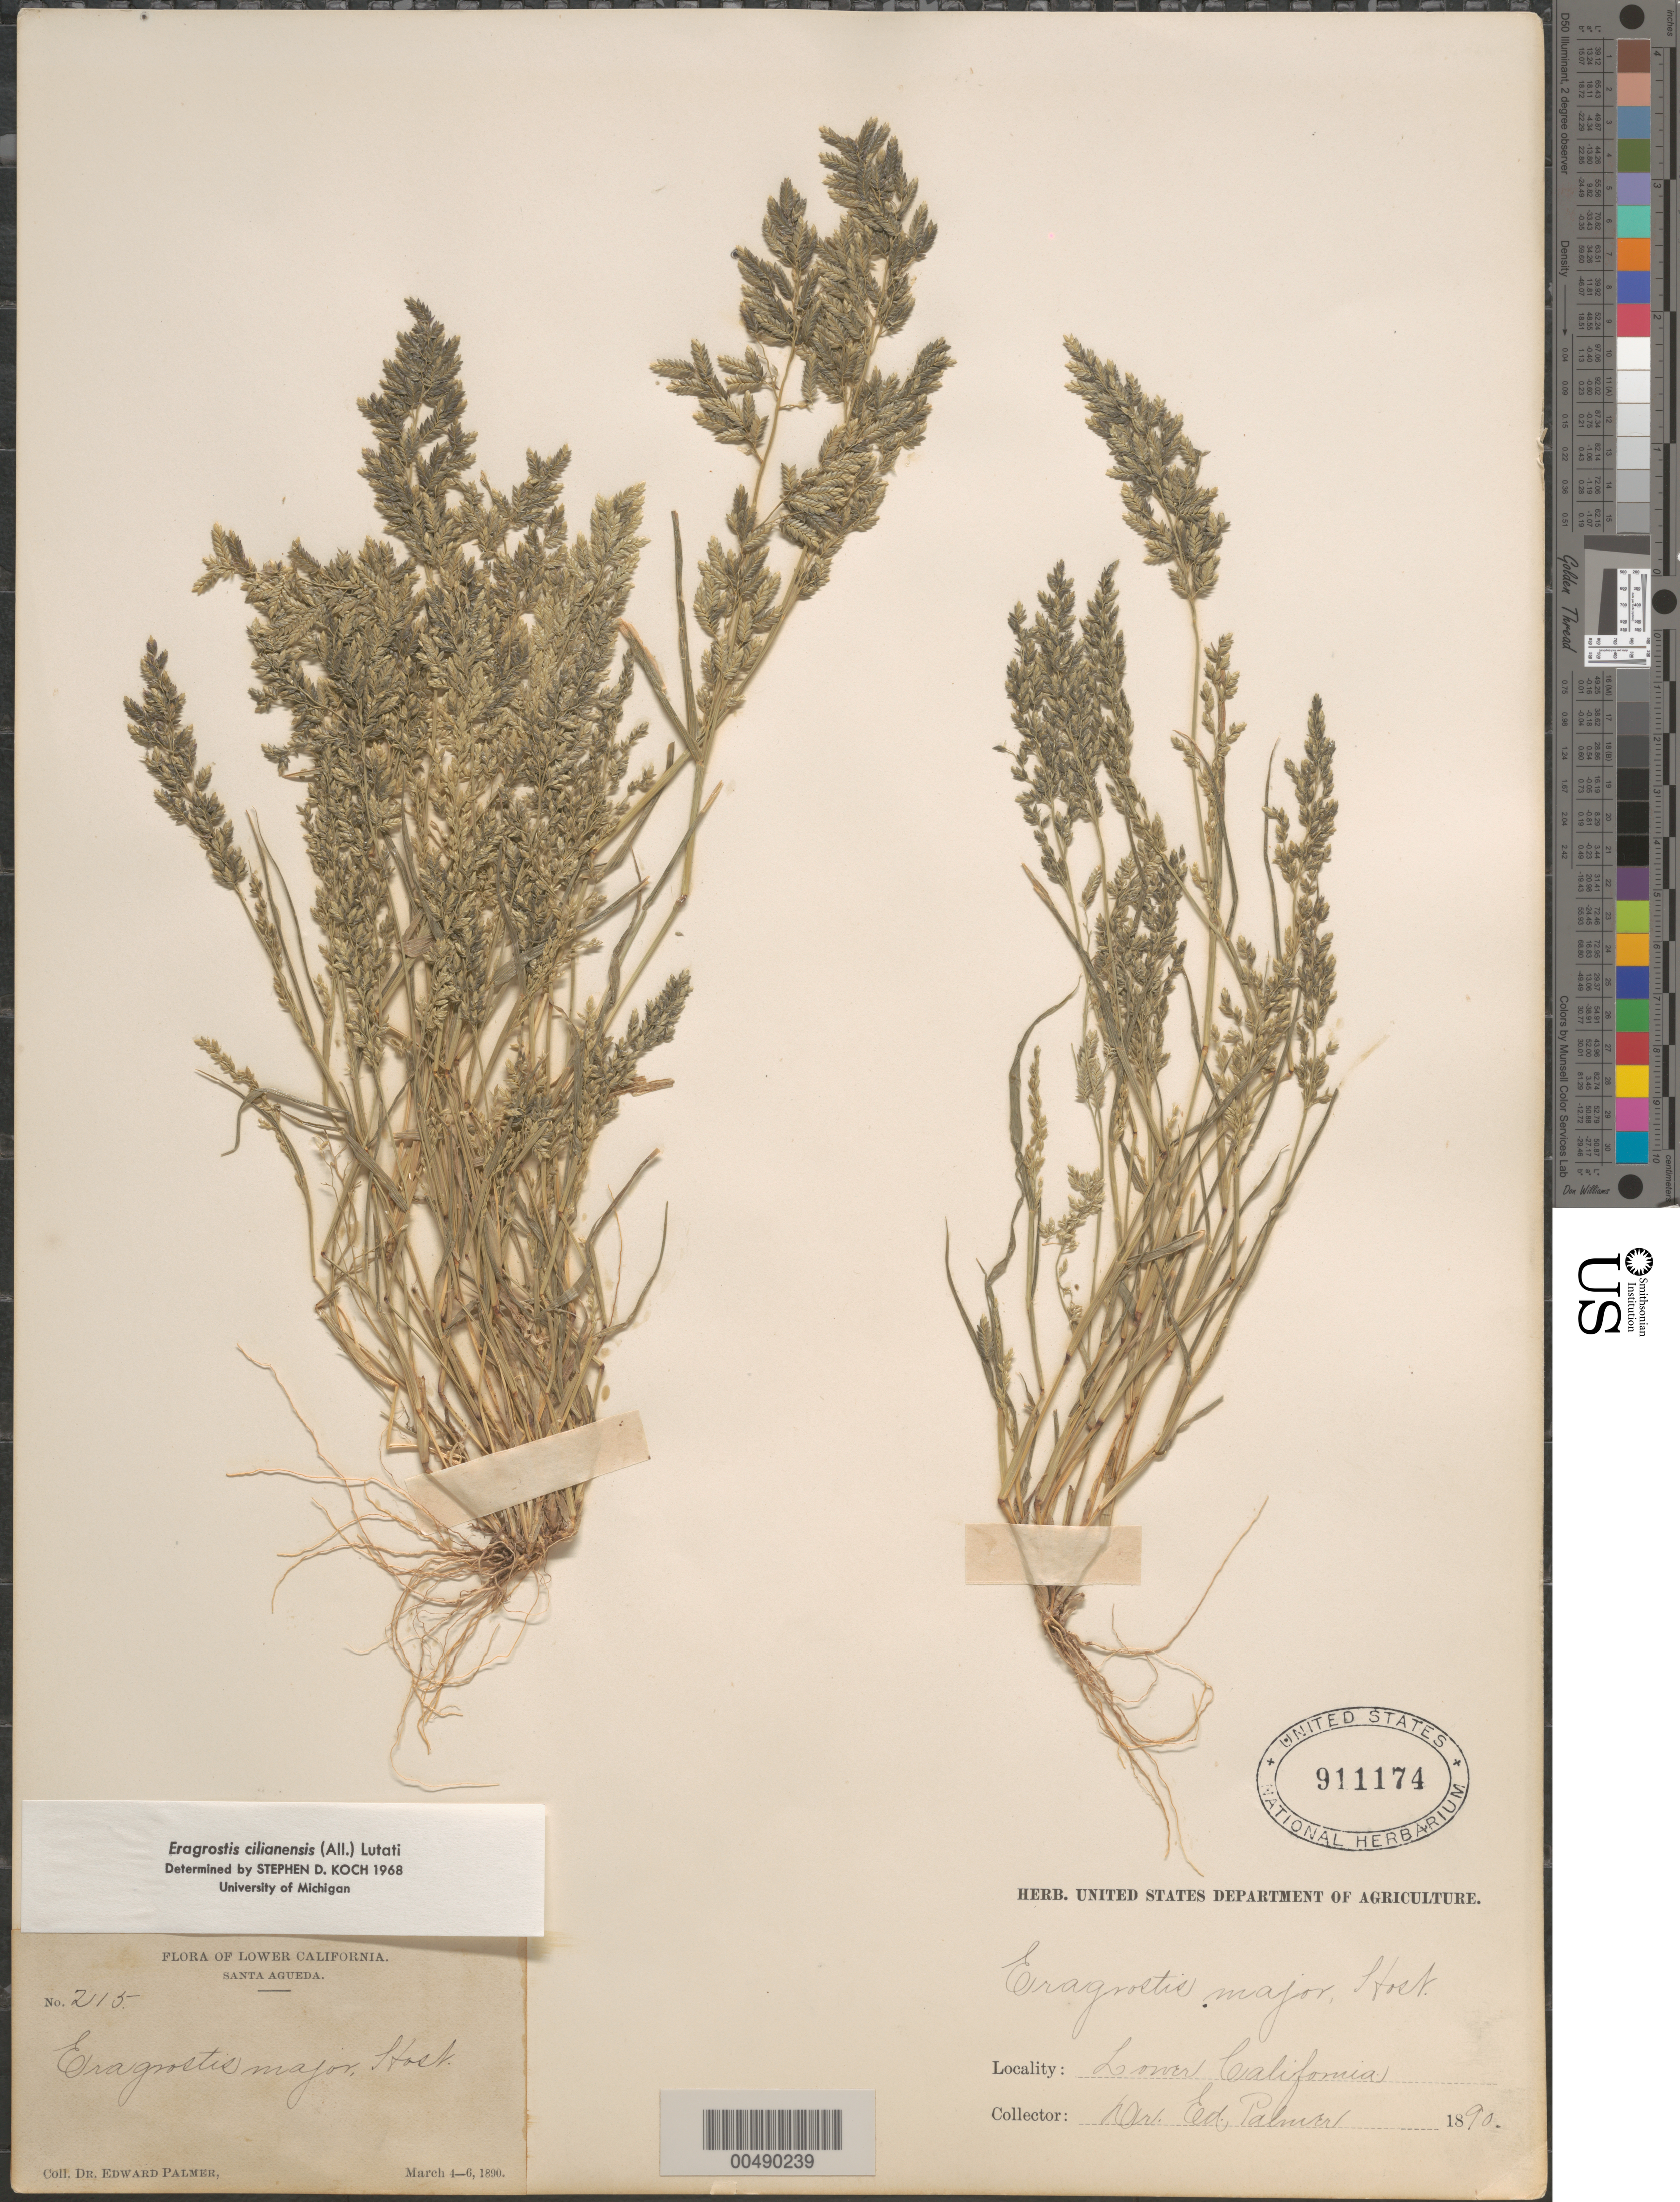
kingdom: Plantae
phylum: Tracheophyta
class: Liliopsida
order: Poales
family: Poaceae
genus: Eragrostis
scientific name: Eragrostis cilianensis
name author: (Bellardi) Vignolo ex Janch.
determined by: Koch, S. D.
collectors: E. Palmer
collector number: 2115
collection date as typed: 4 Mar 1890 to 6 Mar 1890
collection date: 1890-03-04/1890-03-06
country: Mexico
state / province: Baja California Sur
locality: Santa Agueda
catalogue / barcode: US 911174